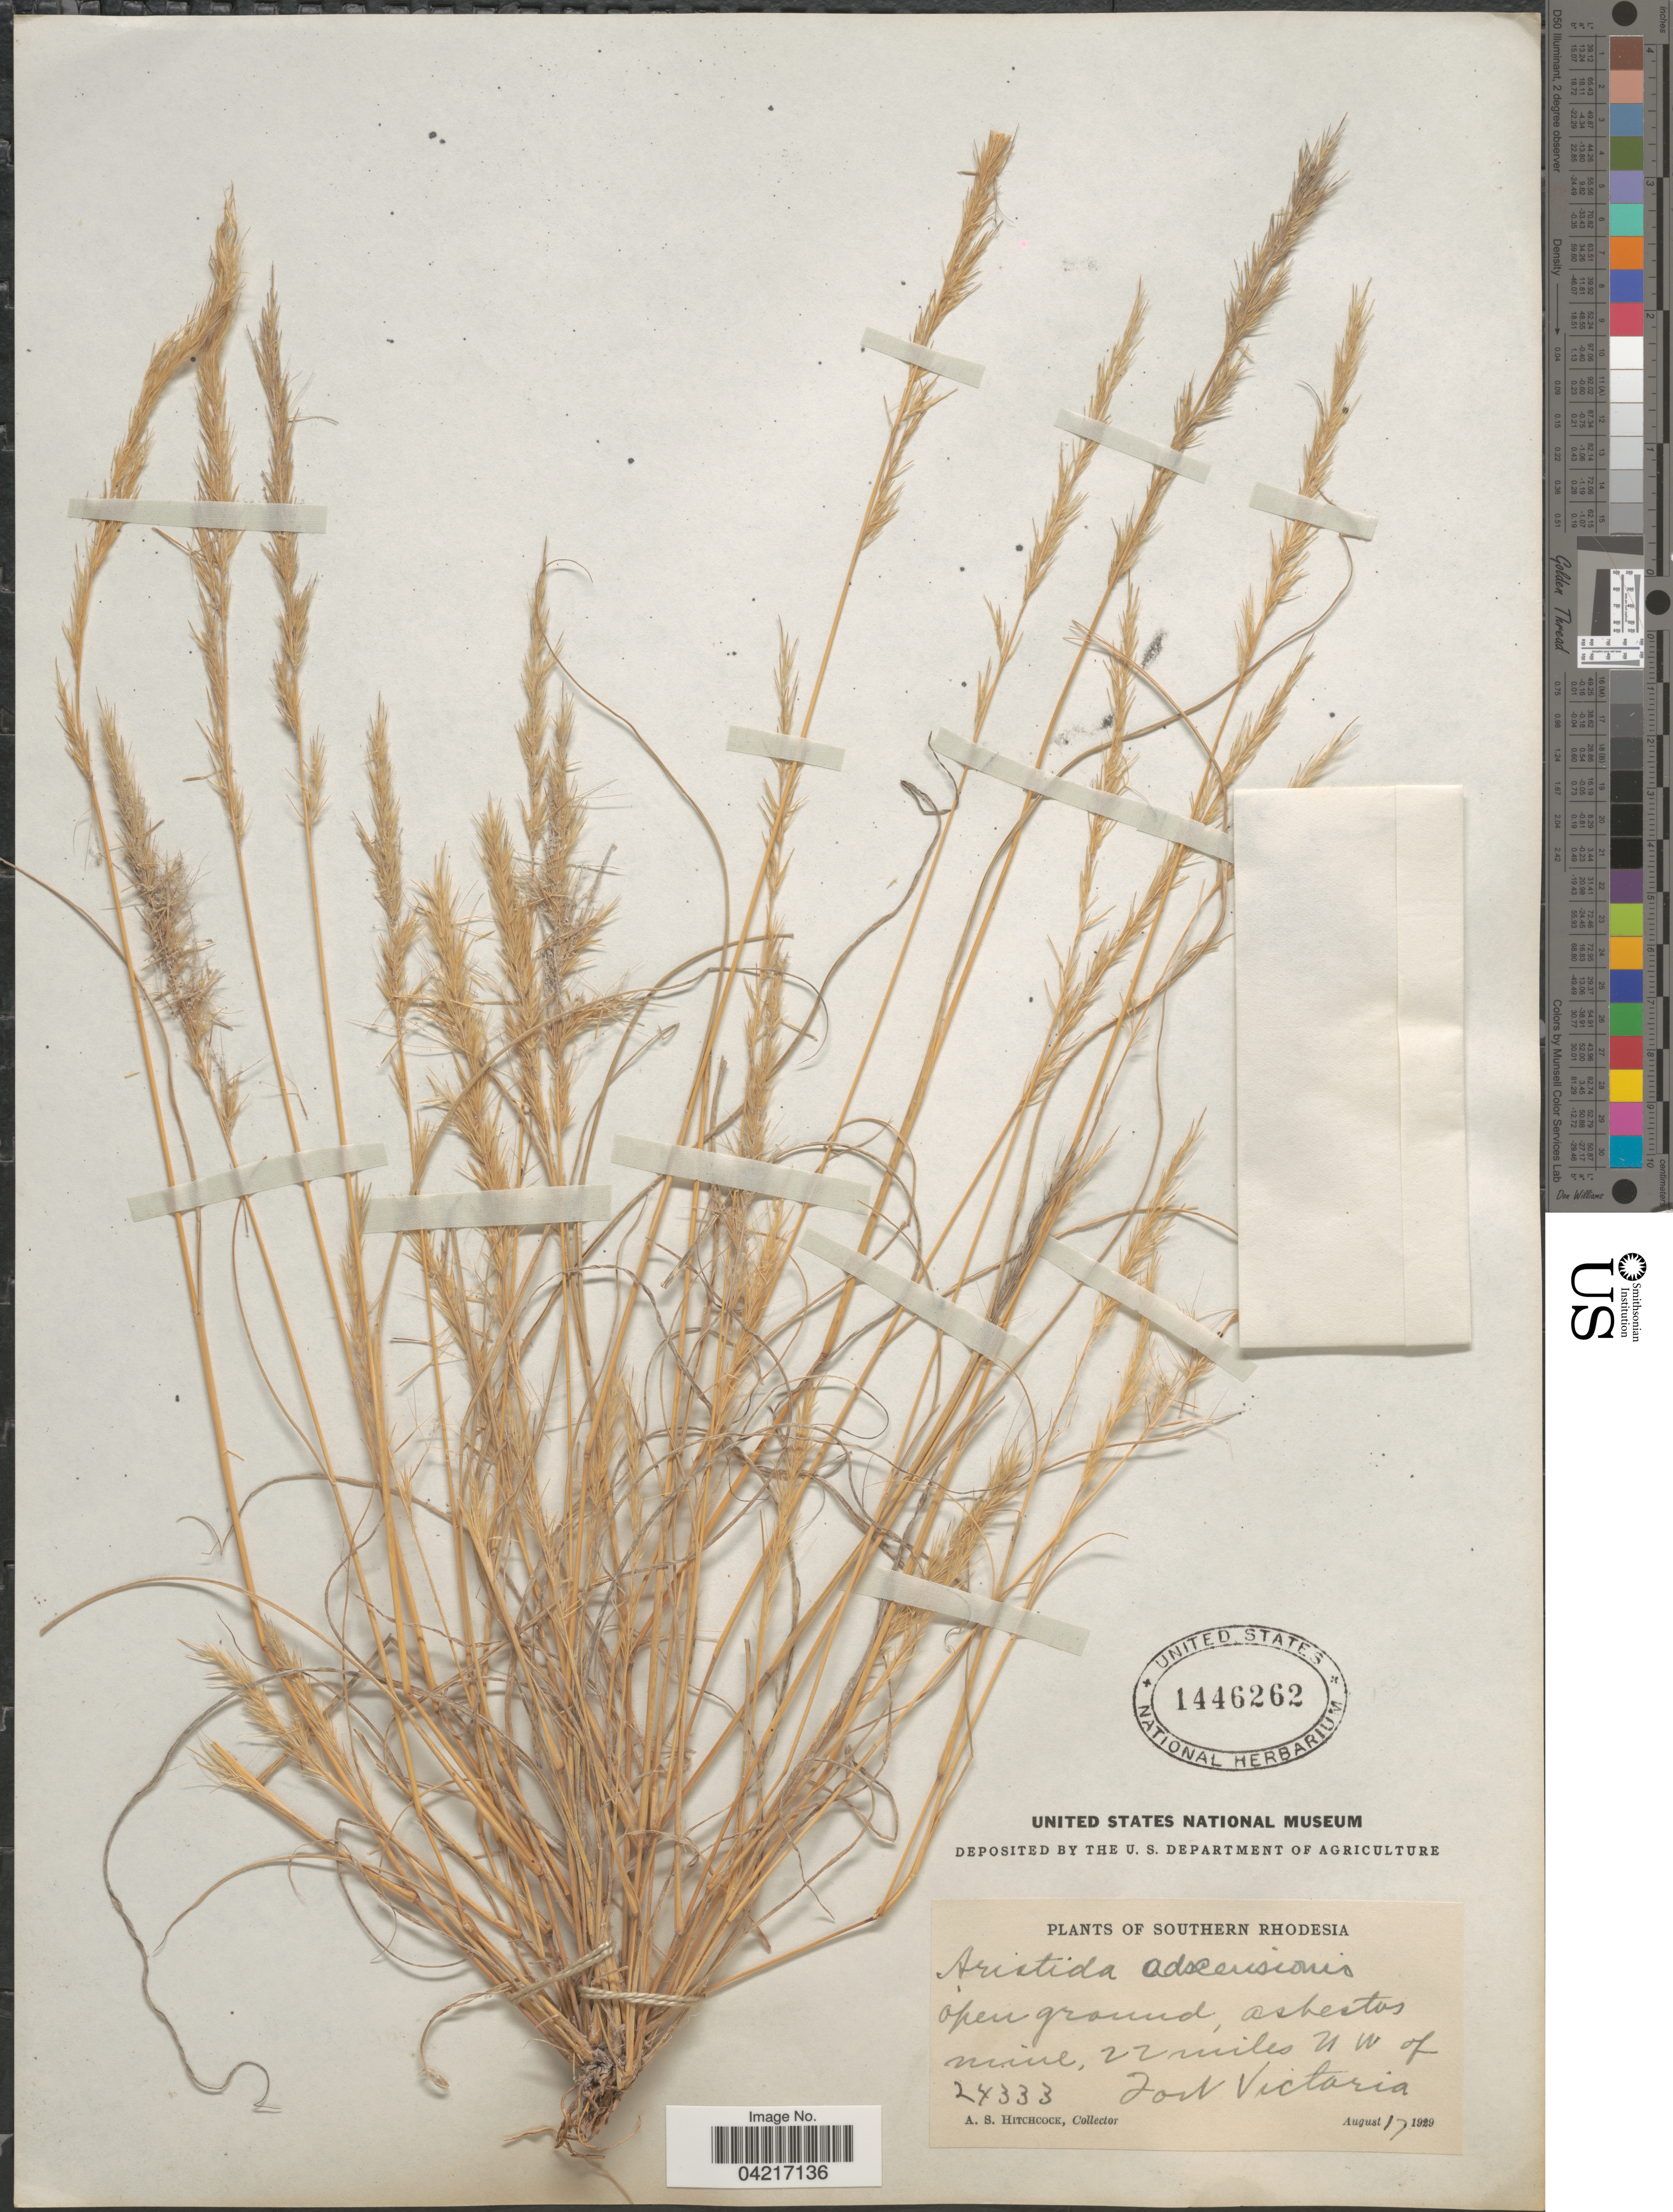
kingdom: Plantae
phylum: Tracheophyta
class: Liliopsida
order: Poales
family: Poaceae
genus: Aristida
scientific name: Aristida adscensionis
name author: L.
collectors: A. S. Hitchcock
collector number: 24333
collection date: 1929-08-17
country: Zimbabwe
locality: Southern Rhodesia. Open ground, asbestos mine, 22 miles N W of Fort Victoria.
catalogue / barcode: US 1446262